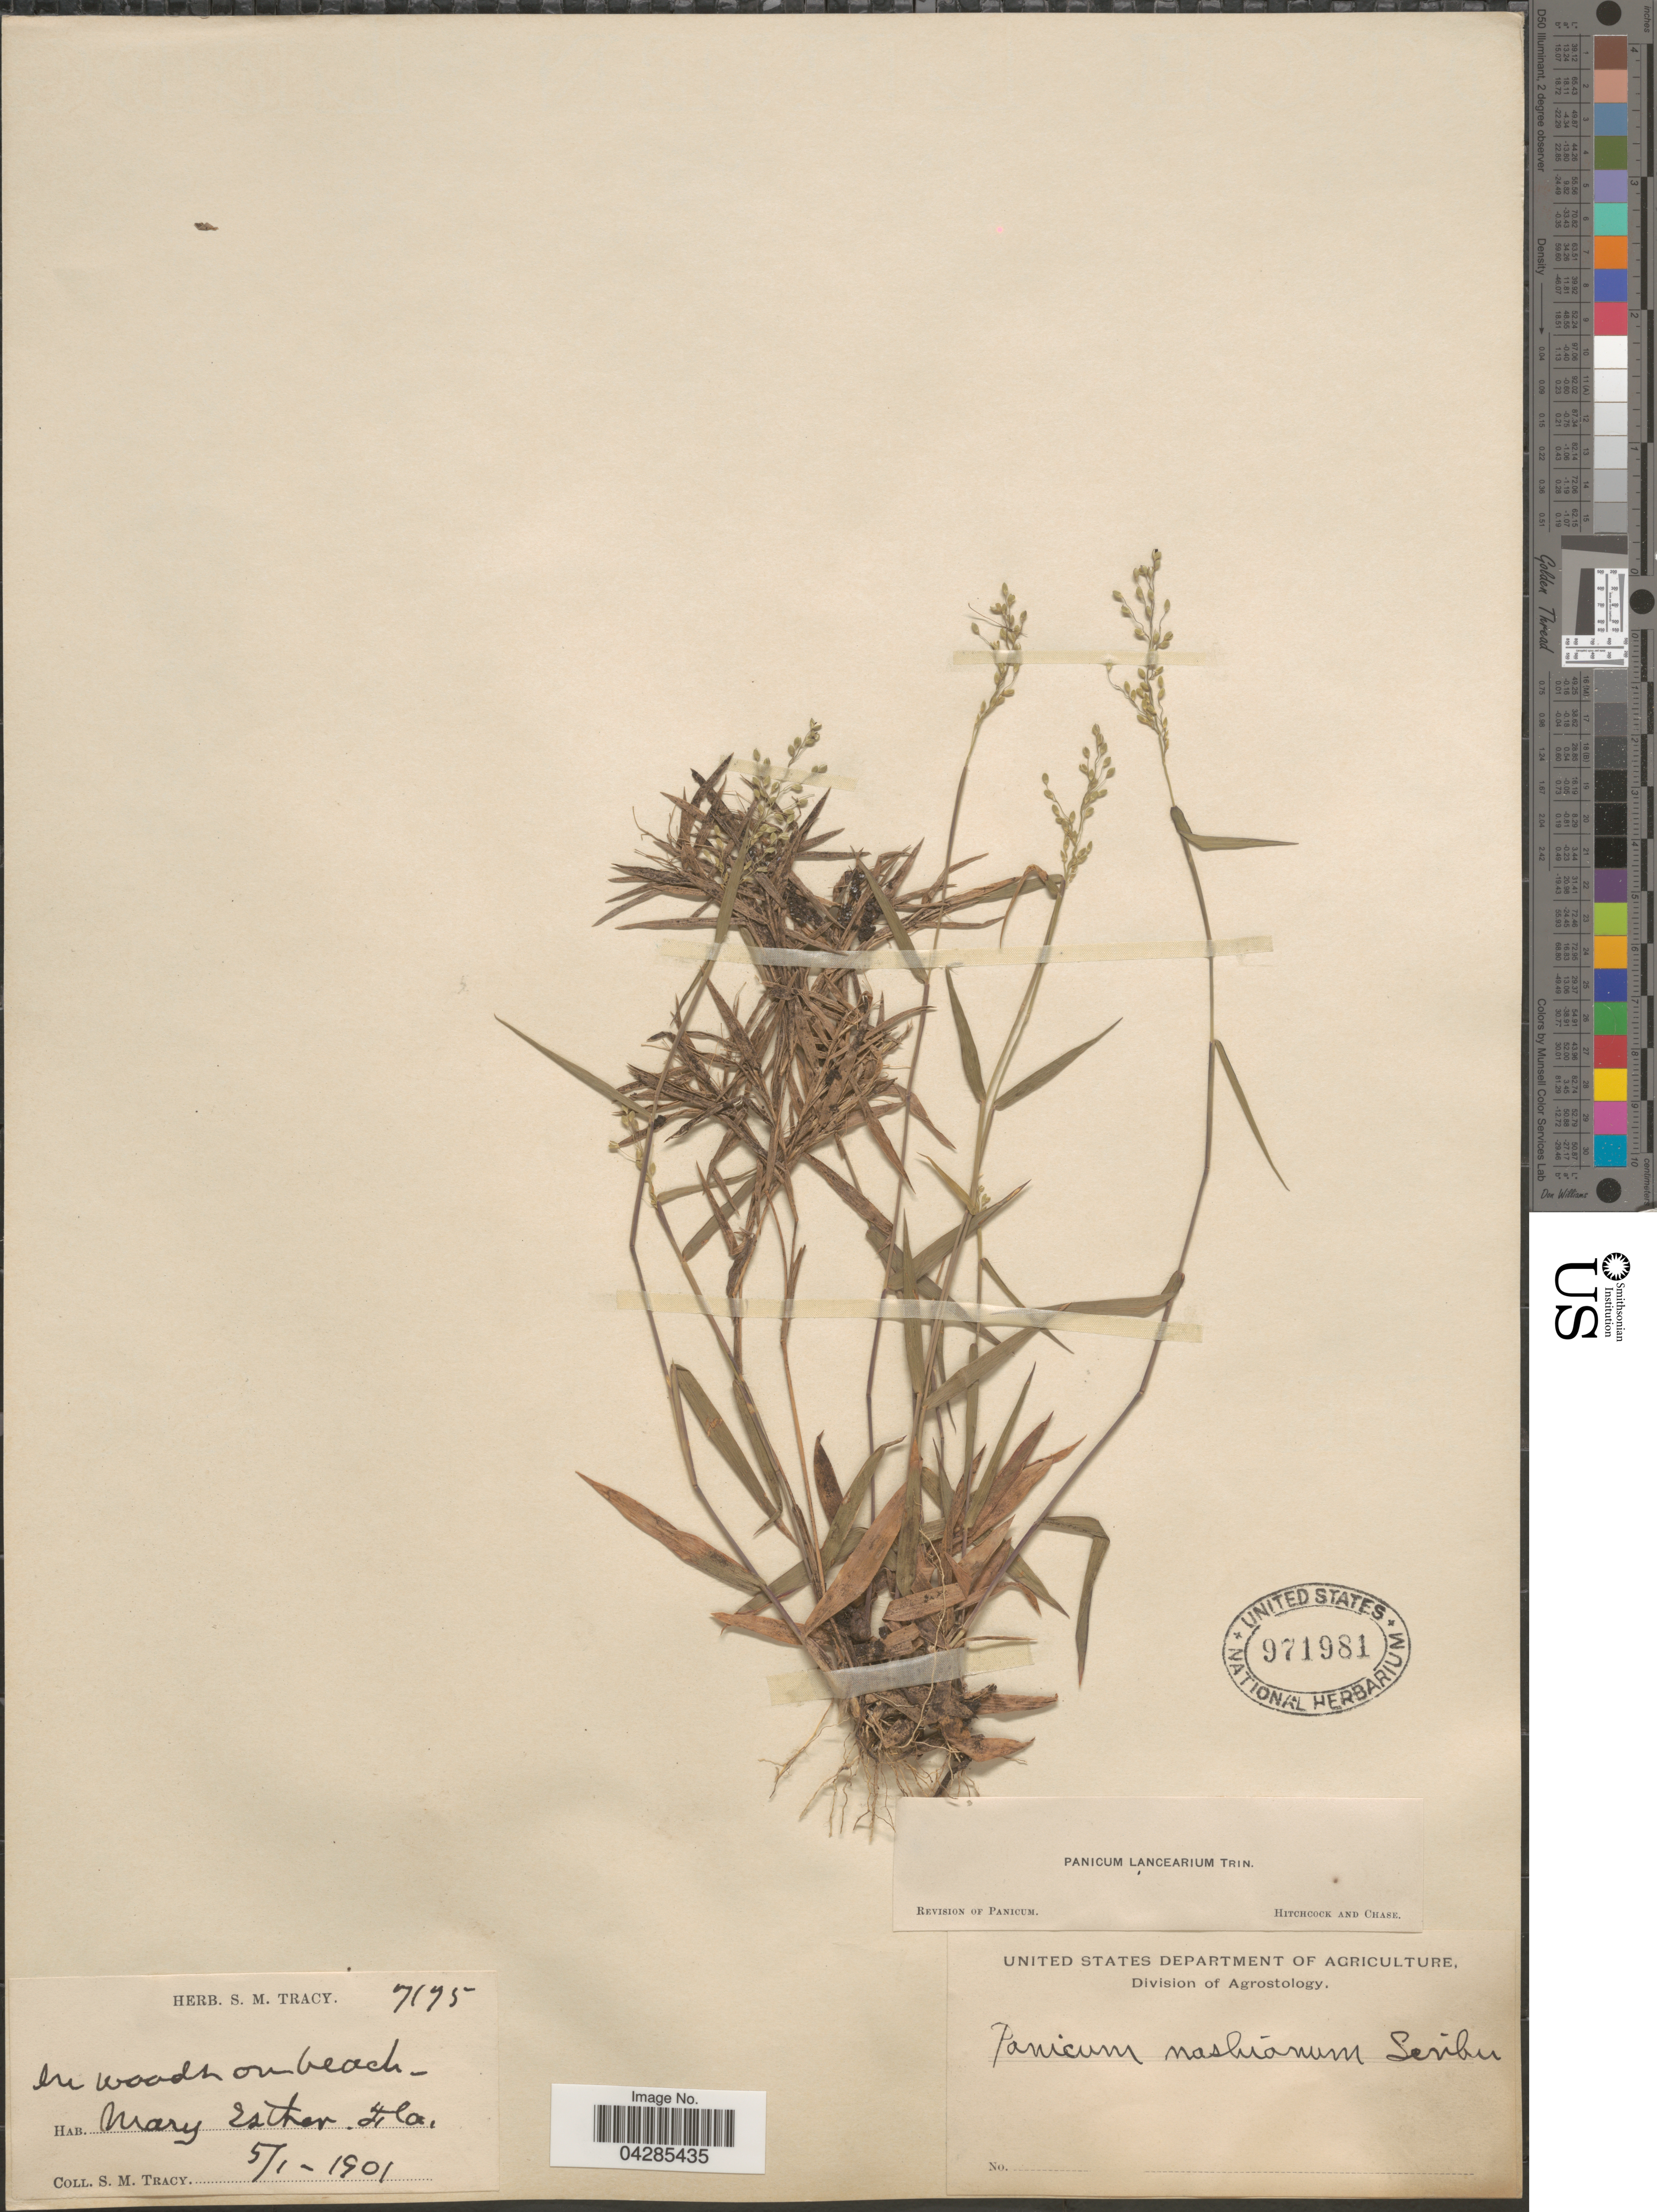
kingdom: Plantae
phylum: Tracheophyta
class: Liliopsida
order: Poales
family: Poaceae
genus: Dichanthelium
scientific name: Dichanthelium portoricense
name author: (Desv. ex Ham.) B.F. Hansen & Wunderlin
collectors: S. M. Tracy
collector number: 7175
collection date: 1901-05-01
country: United States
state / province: Florida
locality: Mary Esther.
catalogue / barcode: US 971981